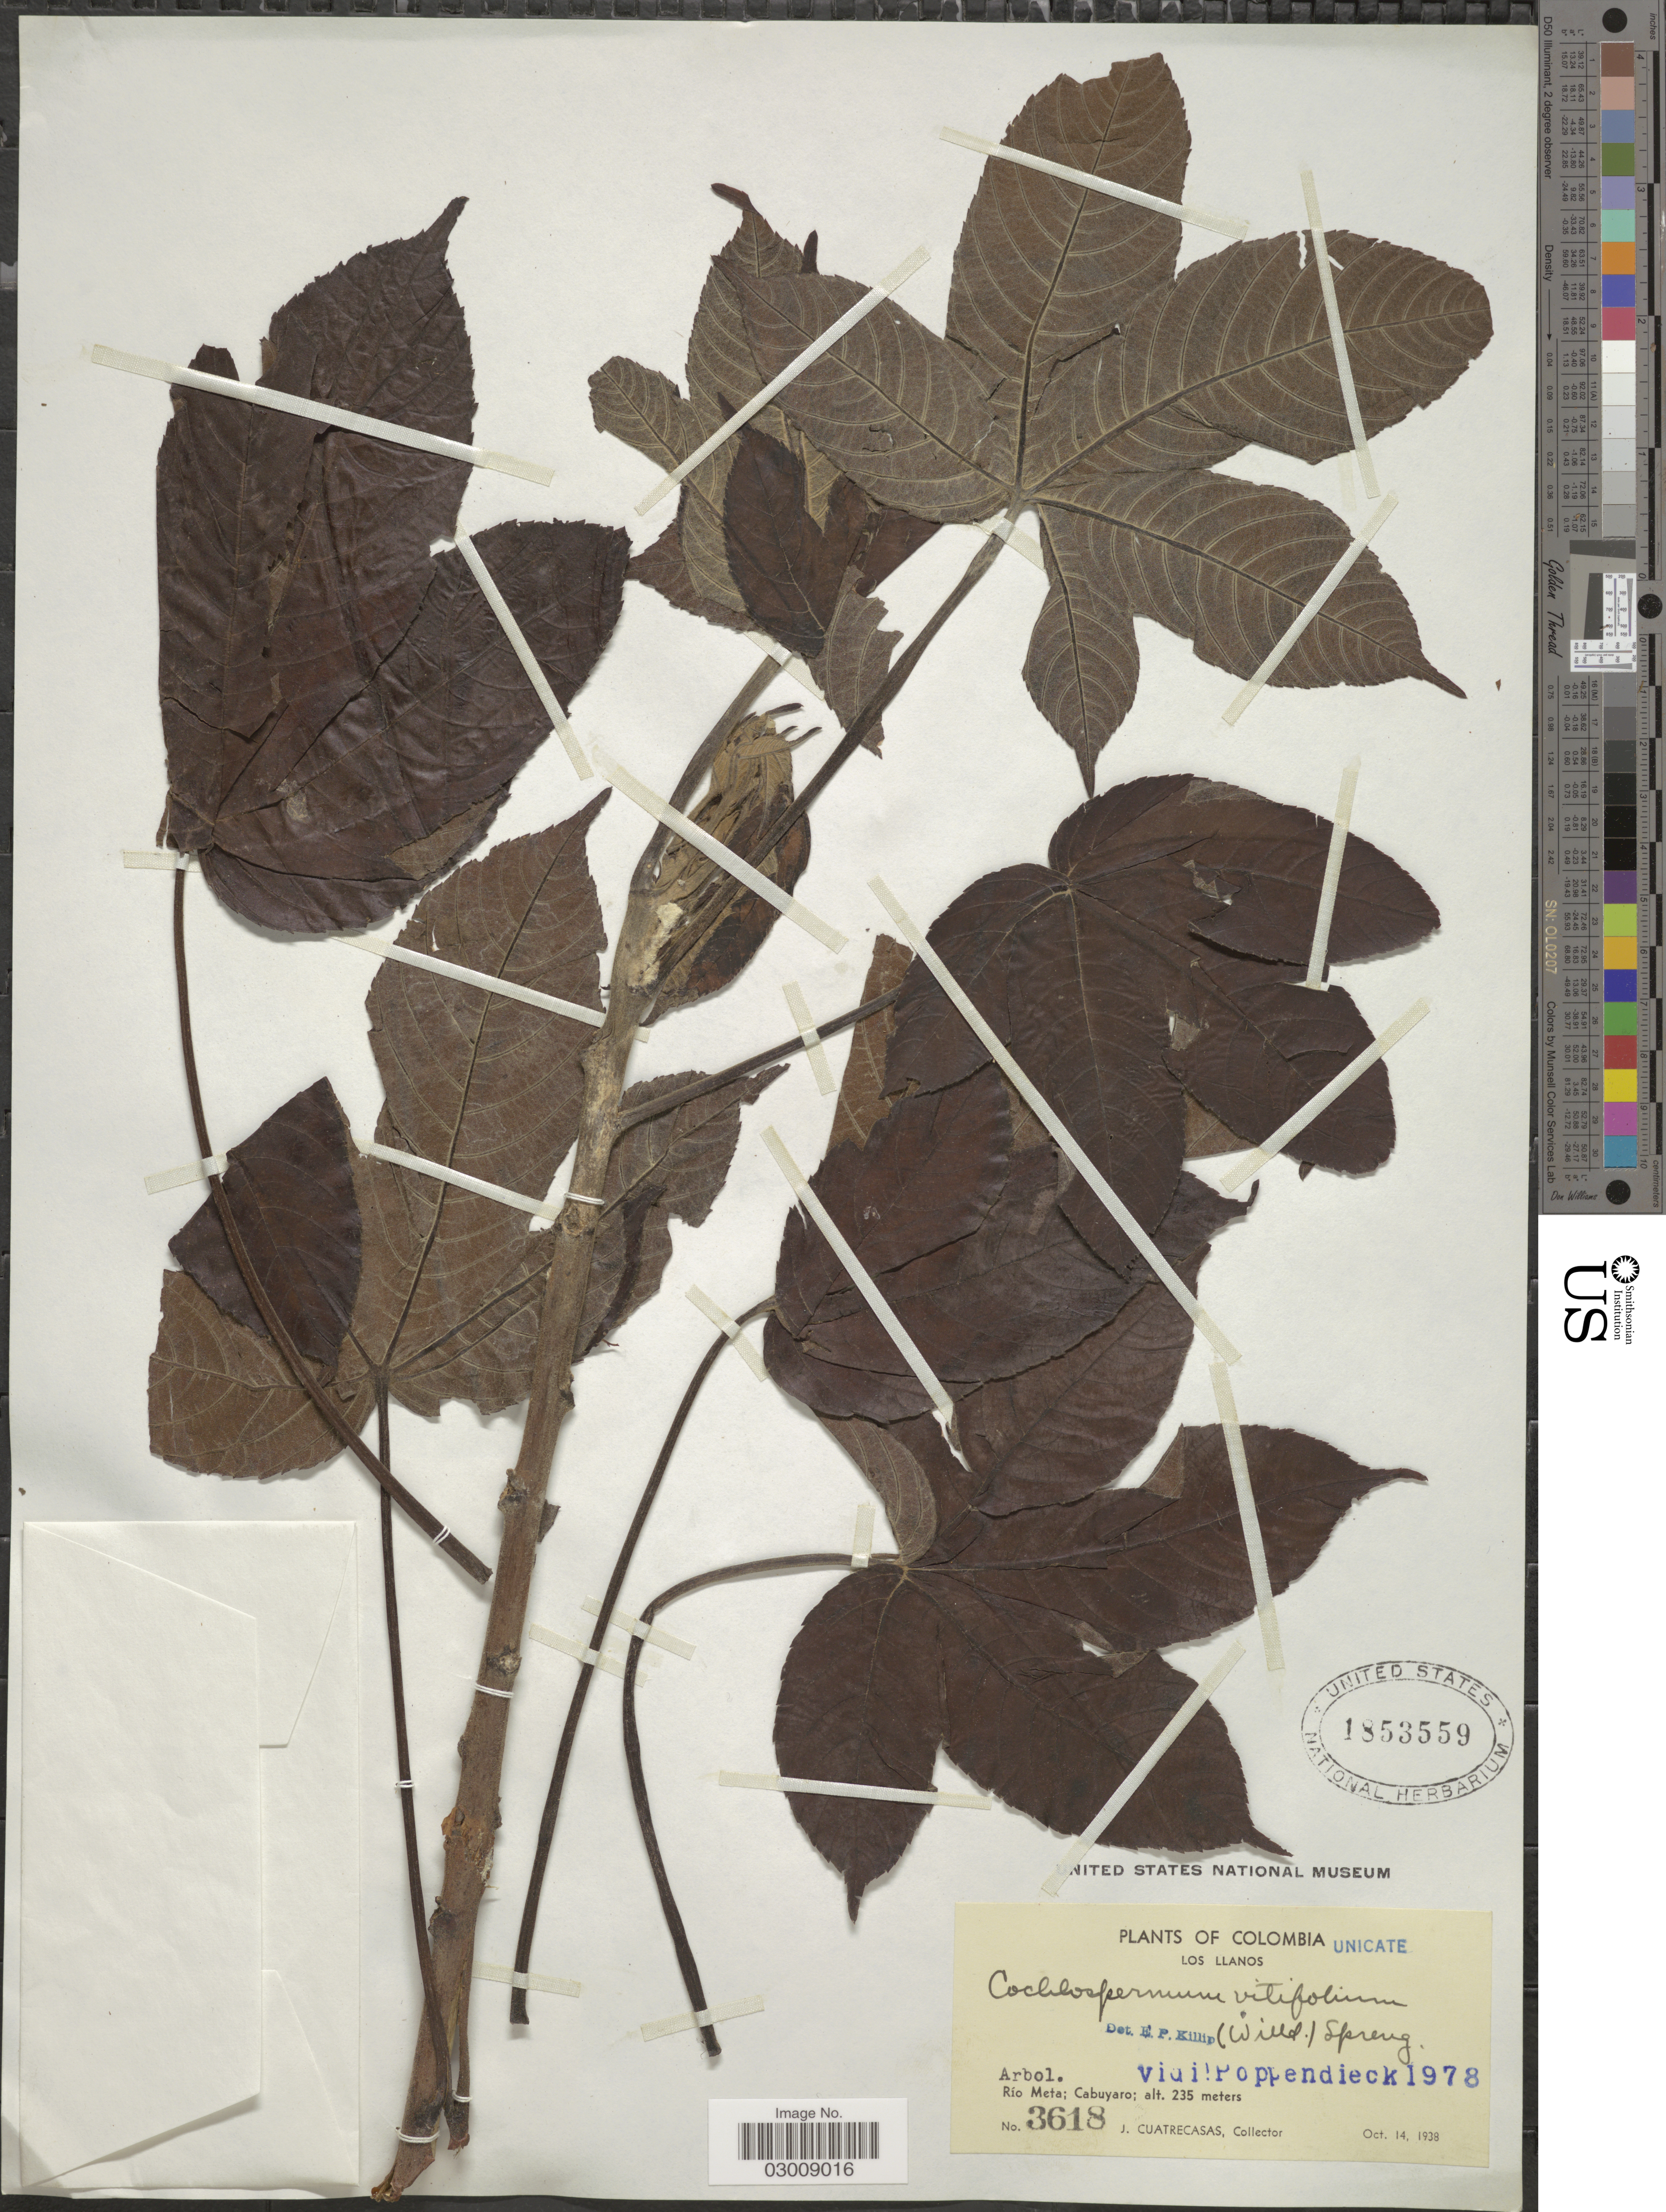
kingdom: Plantae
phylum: Tracheophyta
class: Magnoliopsida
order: Malvales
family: Cochlospermaceae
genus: Cochlospermum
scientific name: Cochlospermum vitifolium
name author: (Willd.) Spreng.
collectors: J. Cuatrecasas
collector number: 3618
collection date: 1938-10-14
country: Colombia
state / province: Meta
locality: Los Llanos. Río Meta; Cabuyaro.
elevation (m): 235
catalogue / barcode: US 1853559